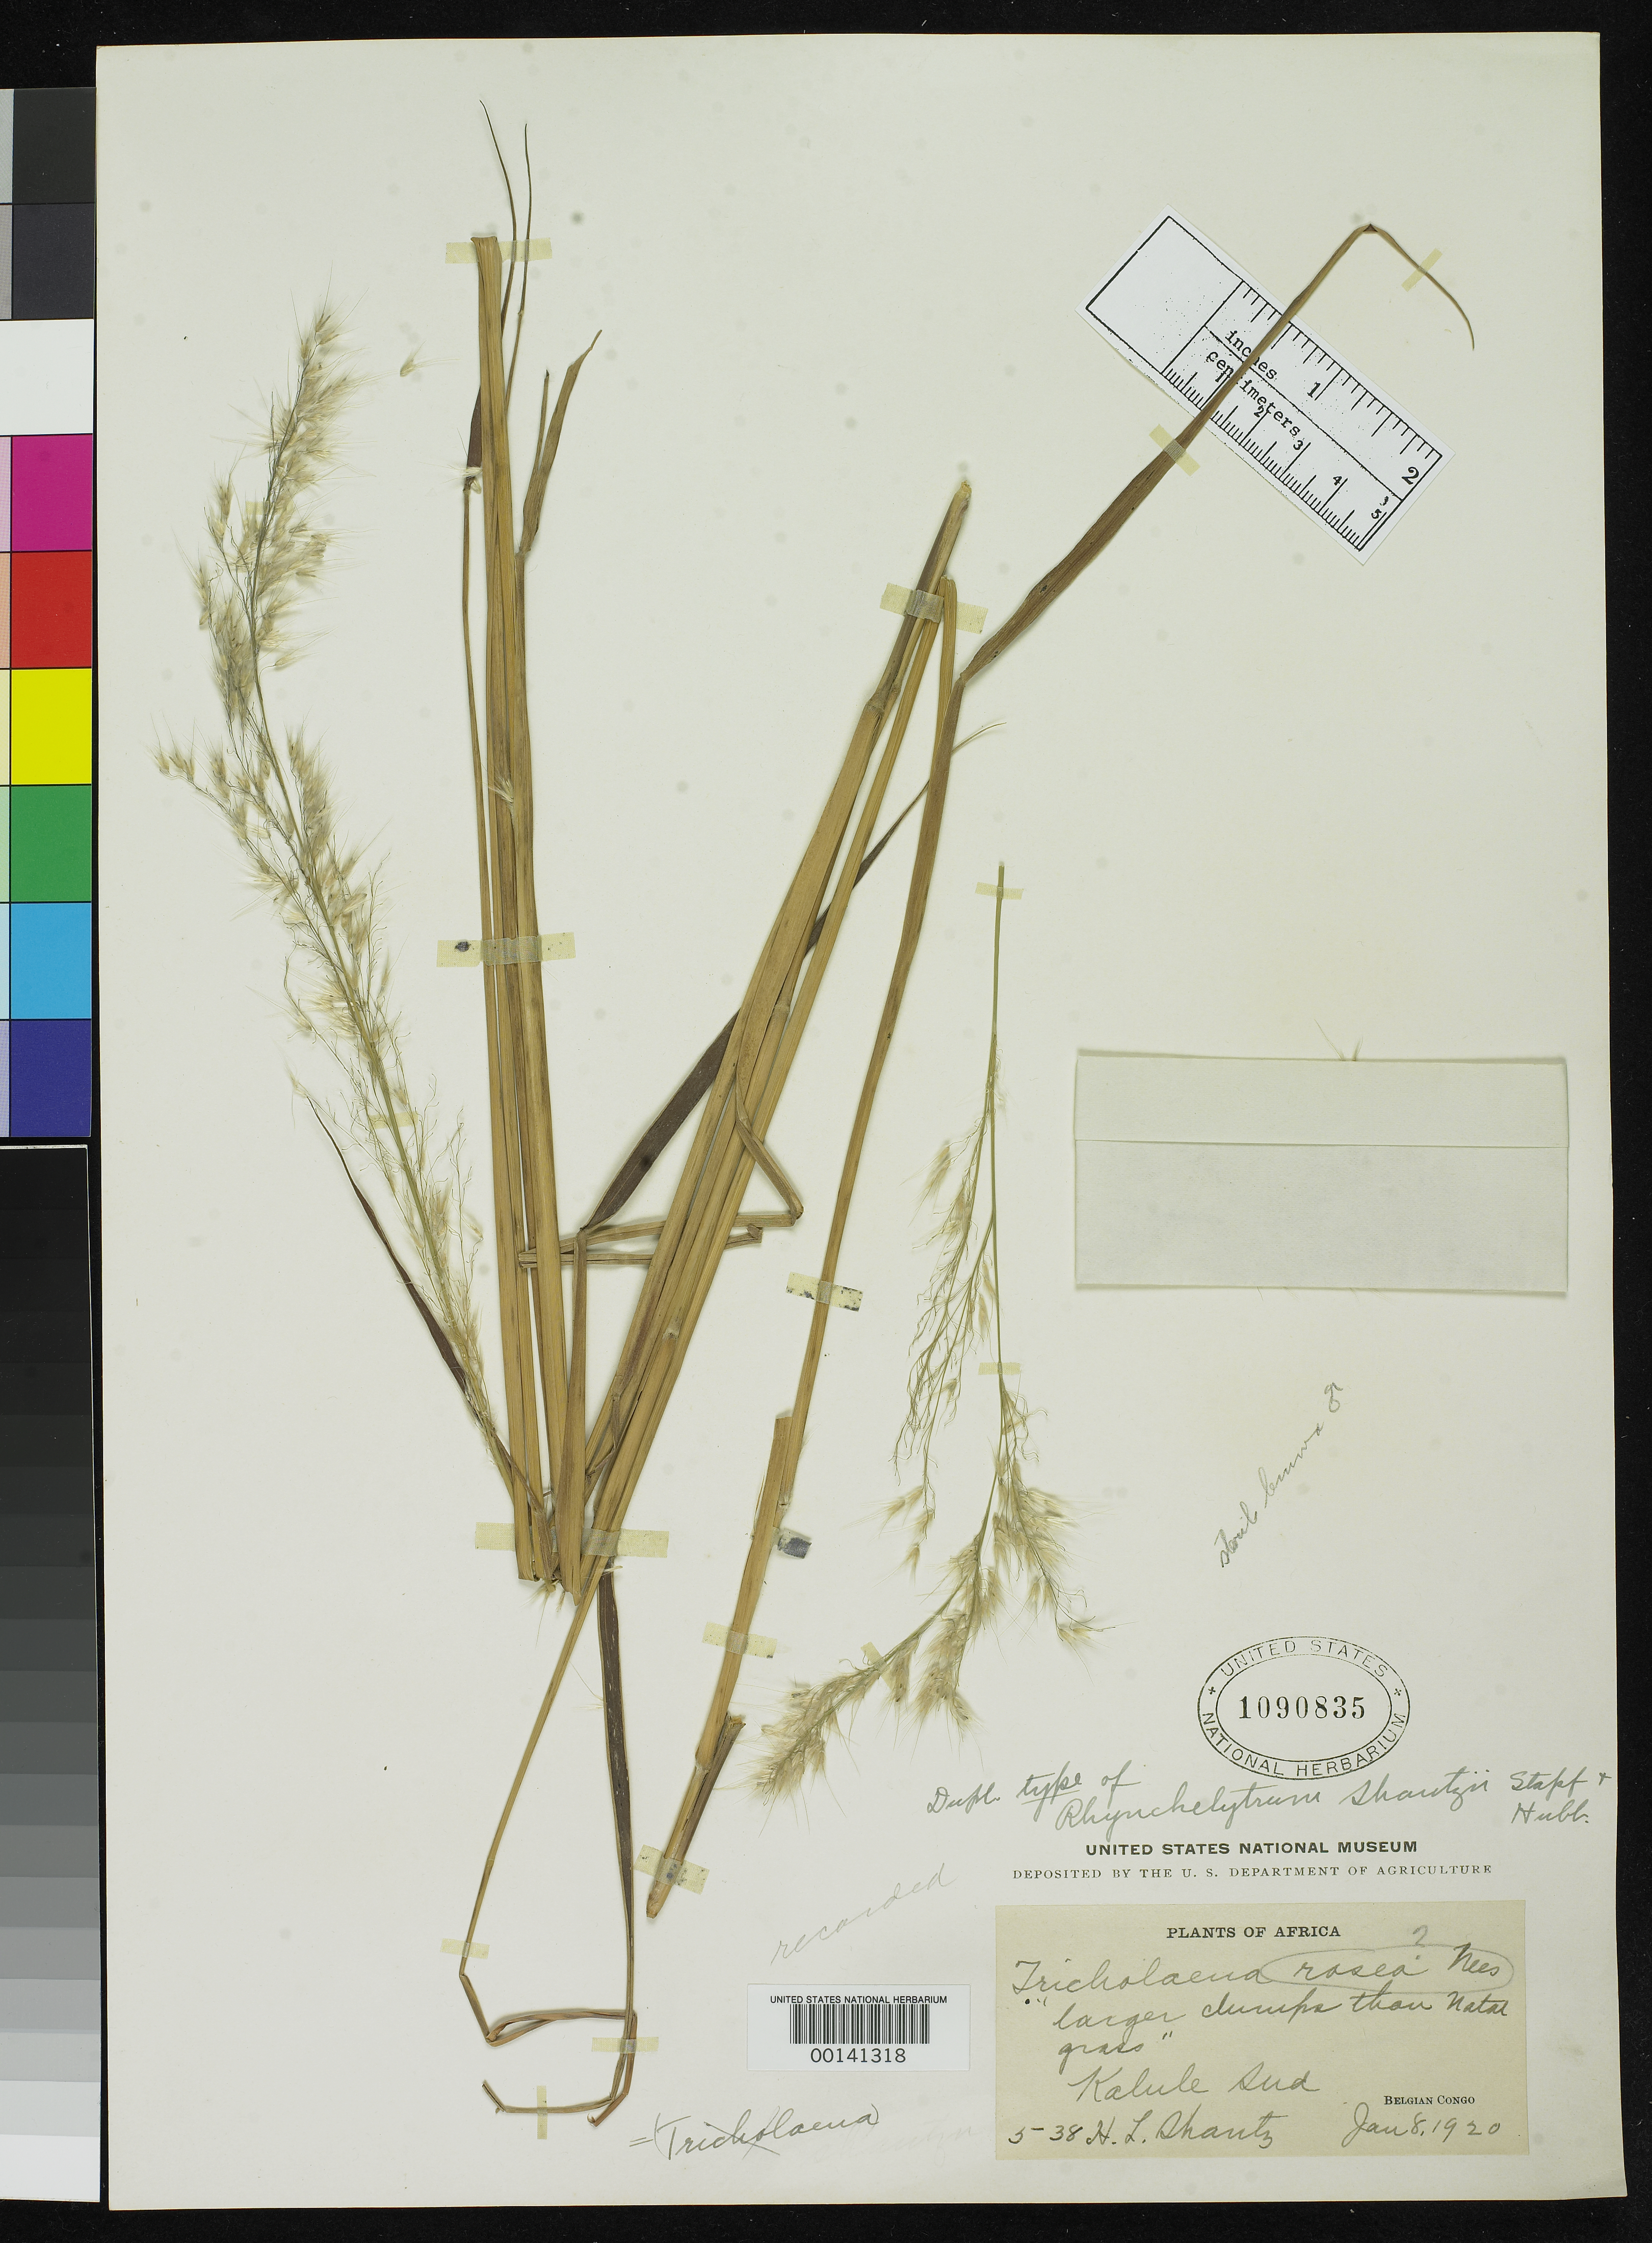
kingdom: Plantae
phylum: Tracheophyta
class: Liliopsida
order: Poales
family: Poaceae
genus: Rhynchelytrum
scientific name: Rhynchelytrum shantzii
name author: Stapf & C.E. Hubb. in Prain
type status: Isotype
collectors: H. Shantz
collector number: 538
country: Congo, Democratic Republic of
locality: Kalule Sud.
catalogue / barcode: US 1090835